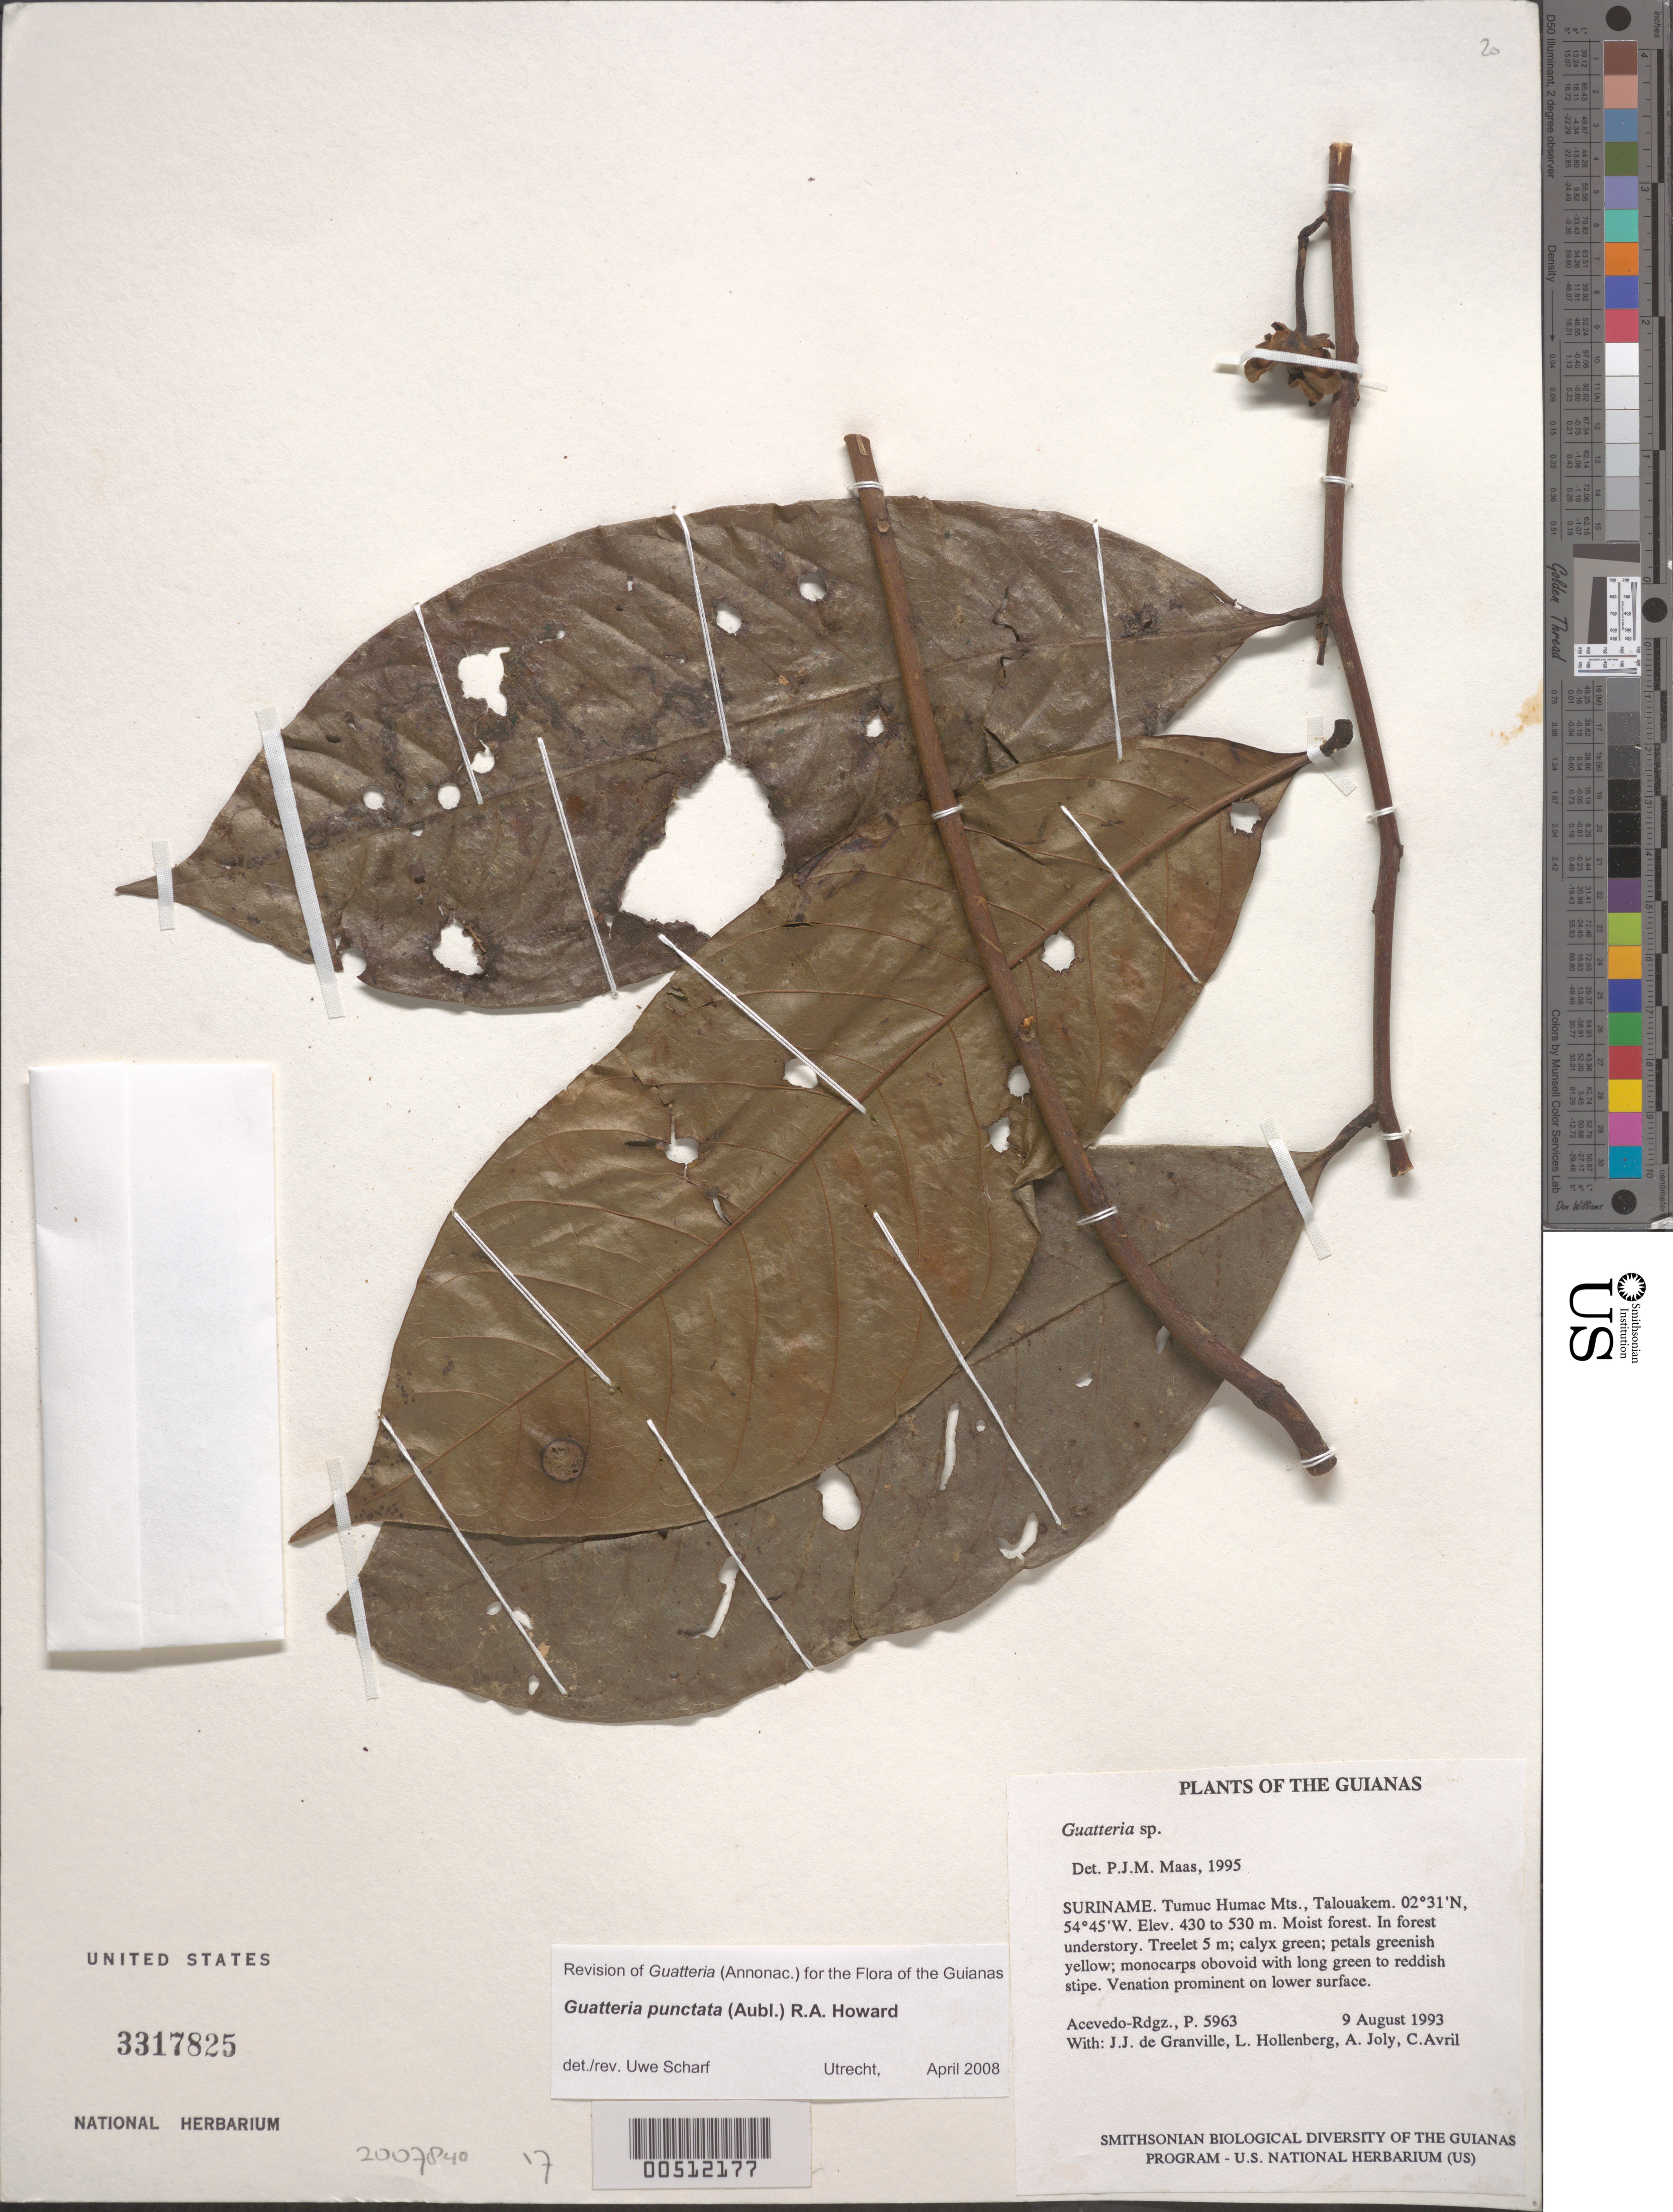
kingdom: Plantae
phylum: Tracheophyta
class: Magnoliopsida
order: Magnoliales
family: Annonaceae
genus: Guatteria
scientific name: Guatteria sp.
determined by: Maas, Paul J. M.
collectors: P. Acevedo-Rodr., J.-J. de Granville, A. Joly & L. Hollenberg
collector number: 5963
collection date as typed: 09 Aug 1993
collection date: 1993-08-09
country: Suriname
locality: Tumuc Humac Mts., Talouakem.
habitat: In forest understory.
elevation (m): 430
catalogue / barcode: US 3317825